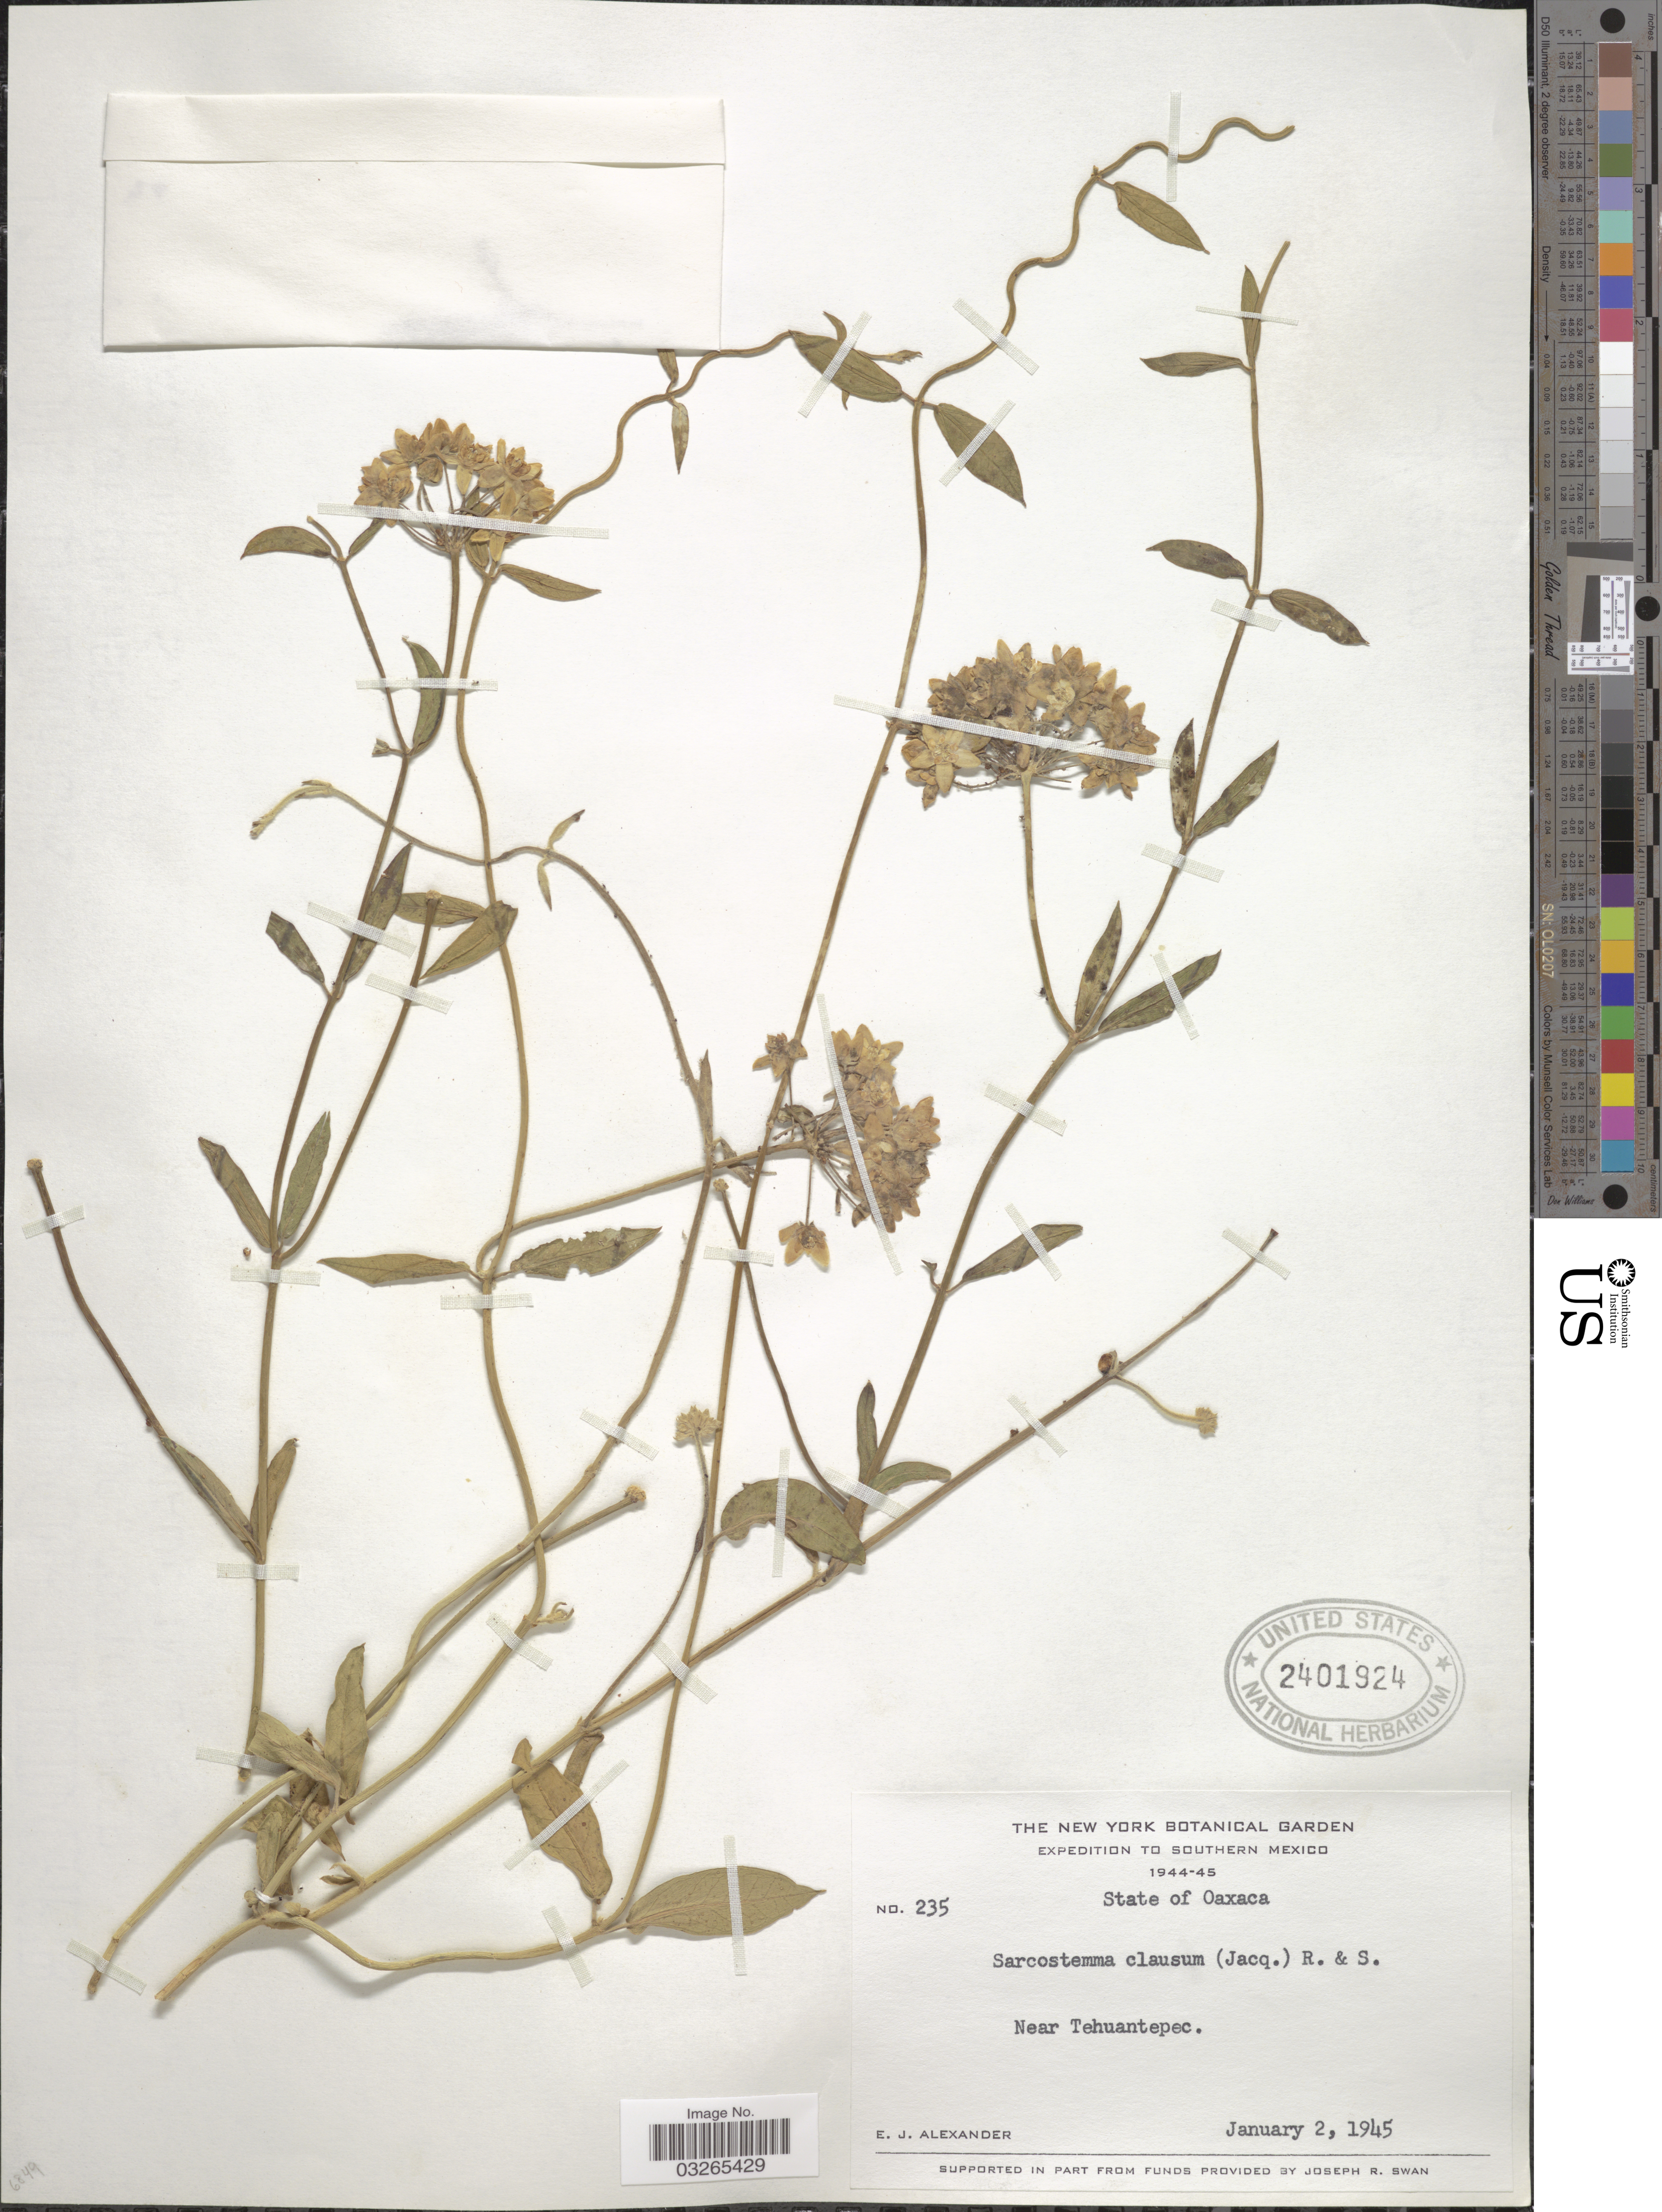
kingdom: Plantae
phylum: Tracheophyta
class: Magnoliopsida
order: Gentianales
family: Apocynaceae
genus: Sarcostemma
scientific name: Sarcostemma clausum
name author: (Jacq.) Schult.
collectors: E. J. Alexander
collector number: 235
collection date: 1945-01-02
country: Mexico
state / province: Oaxaca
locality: Southern Mexico. Near Tehuantepec.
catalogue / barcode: US 2401924